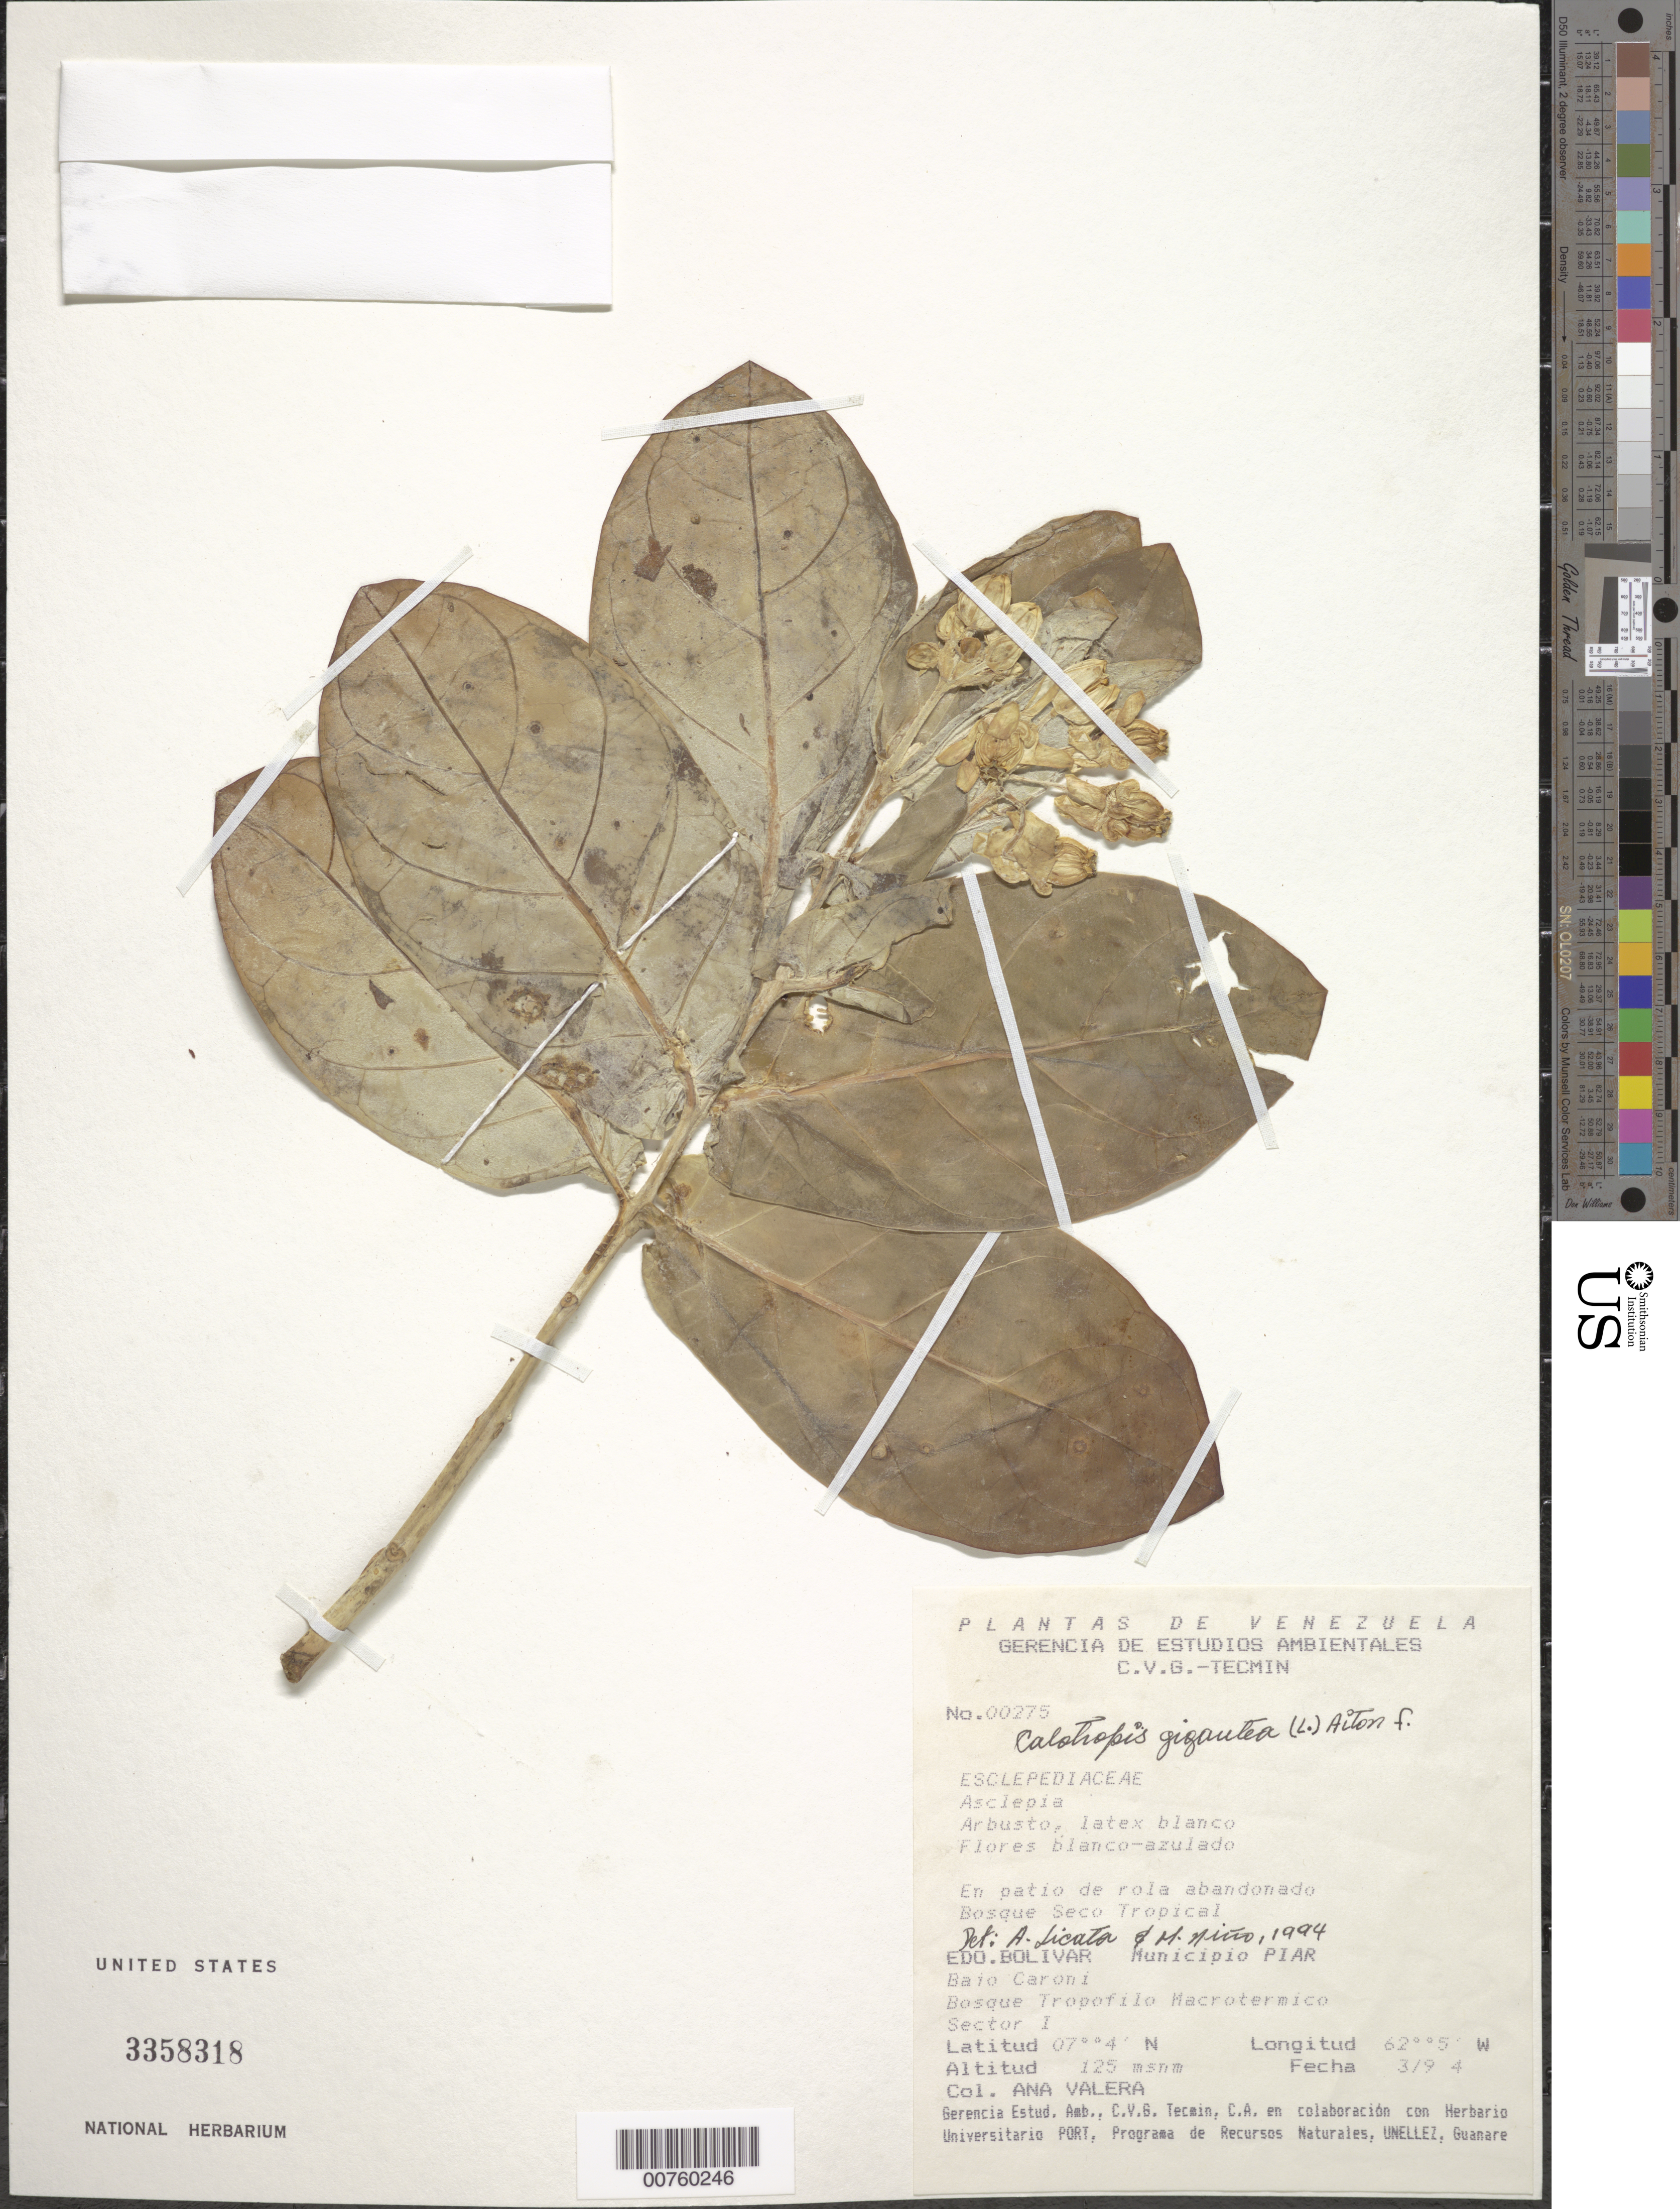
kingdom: Plantae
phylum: Tracheophyta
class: Magnoliopsida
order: Gentianales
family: Apocynaceae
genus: Calotropis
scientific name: Calotropis gigantea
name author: (L.) W.T. Aiton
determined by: Licata, A.; Niño, S. M.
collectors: A. Valera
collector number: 275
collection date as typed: Mar-94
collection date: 1994-03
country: Venezuela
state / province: Bolívar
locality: Mun. Piar, Bajo Caroní, Bosque Tropofilo Macrotermico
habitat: Patio de rola abanconado; bosque seco tropical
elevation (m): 125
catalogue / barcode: US 3358318